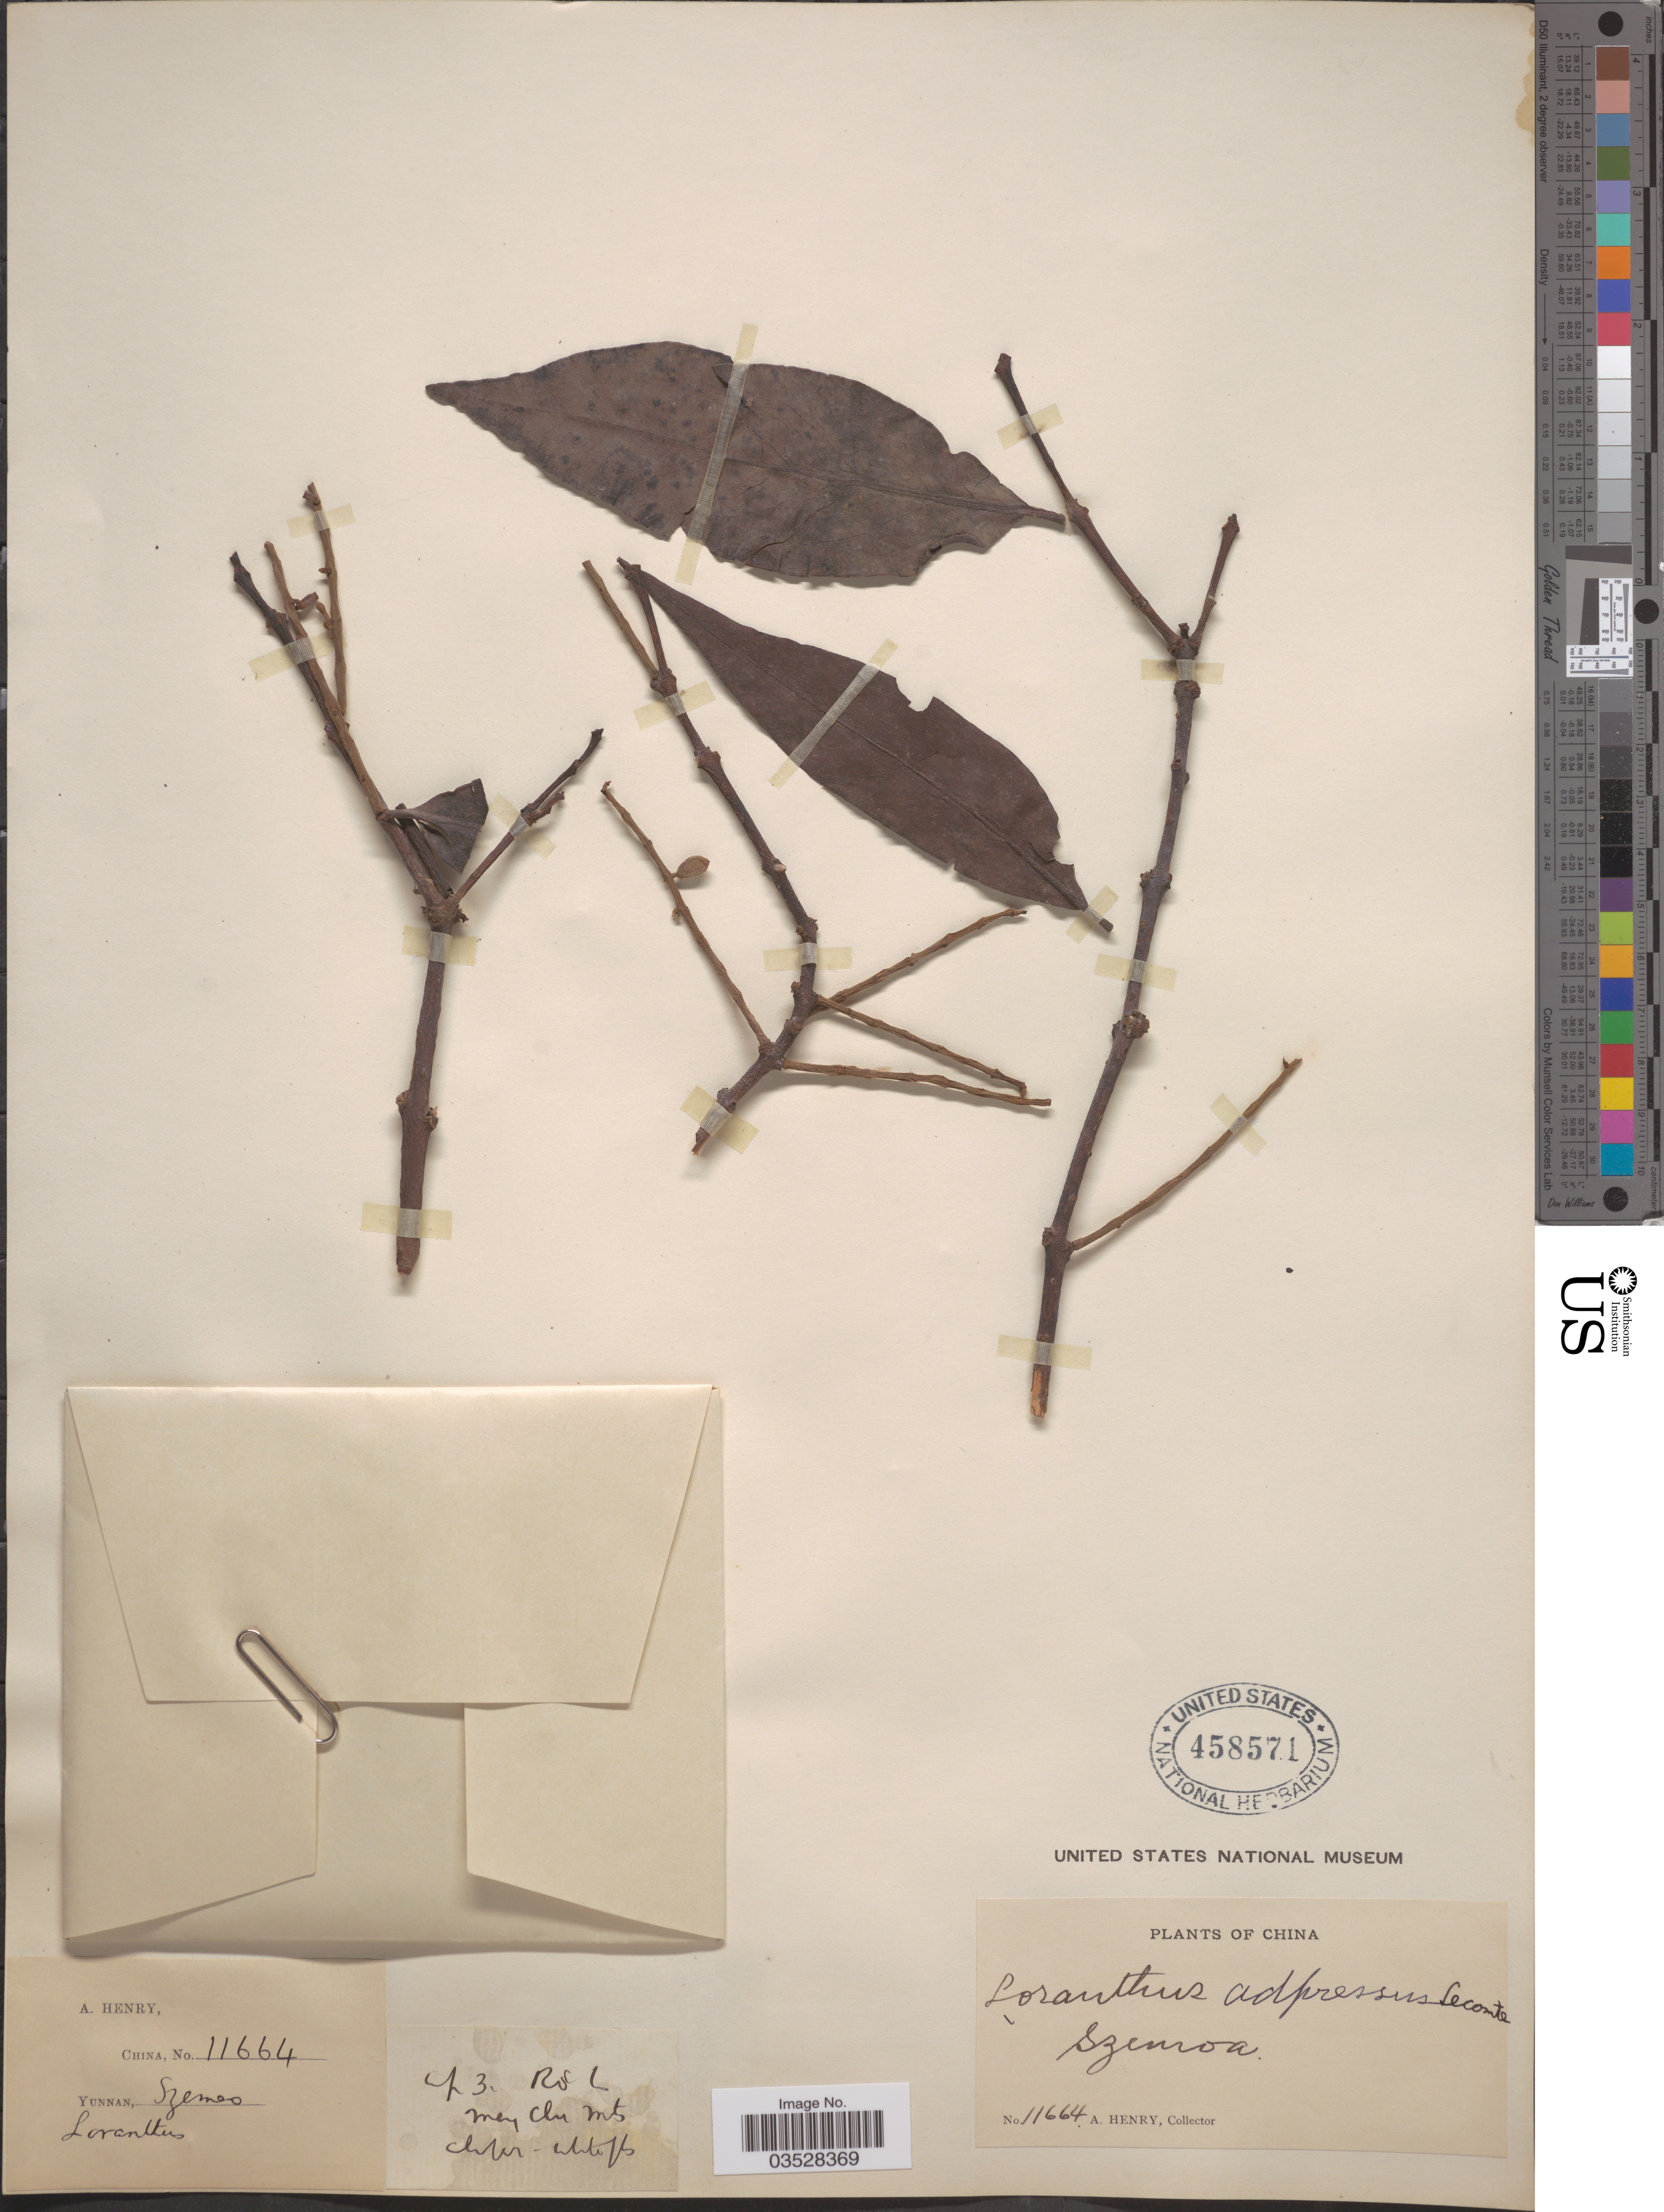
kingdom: Plantae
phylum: Tracheophyta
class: Magnoliopsida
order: Santalales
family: Loranthaceae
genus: Loranthus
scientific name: Loranthus adpressus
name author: (Tiegh.)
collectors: A. Henry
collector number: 11664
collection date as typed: Transcribed d/m/y: /4/3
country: China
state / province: Yunnan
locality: Szemoa.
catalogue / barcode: US 458571